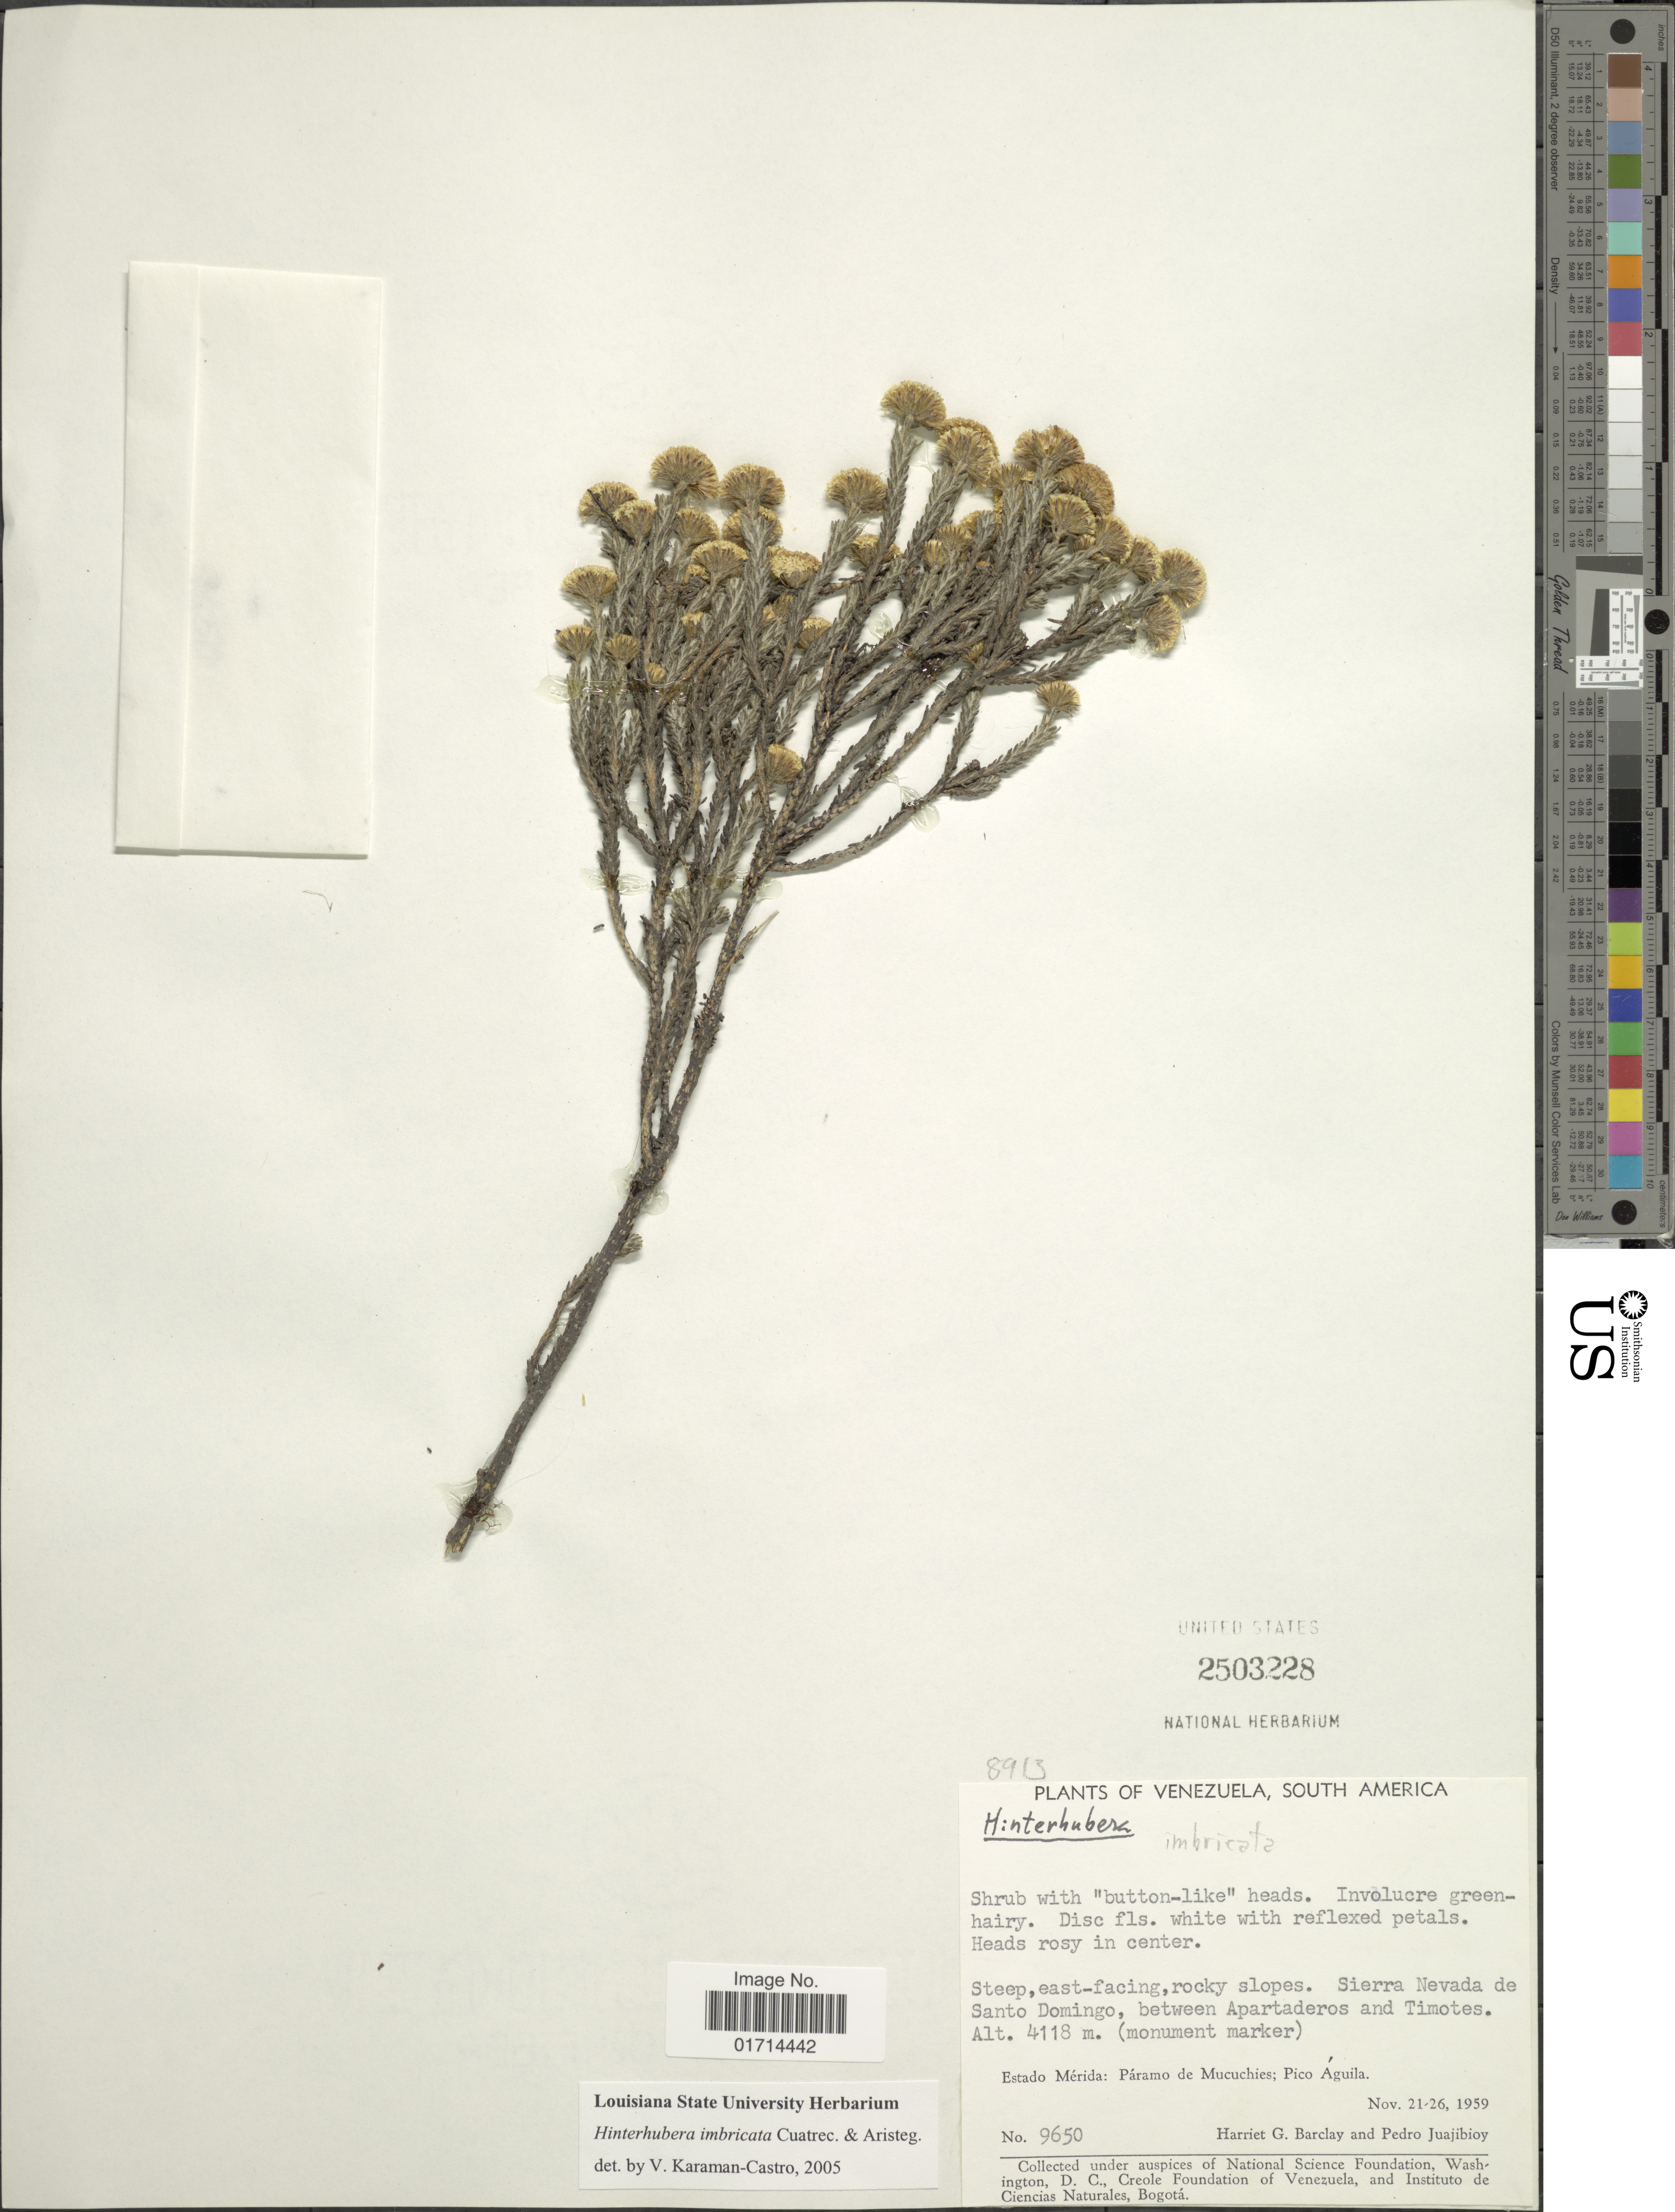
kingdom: Plantae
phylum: Tracheophyta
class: Magnoliopsida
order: Asterales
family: Asteraceae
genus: Hinterhubera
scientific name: Hinterhubera imbricata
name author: Cuatrec. & Aristeg.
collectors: H. G. Barclay & P. Juajibioy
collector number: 9650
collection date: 1959-11-21/1959-11-26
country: Venezuela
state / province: Mérida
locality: Sierra Nevada de Santo Domingo, between Apartaderos and Timotes, Paramo de Mucuchies; Pico Aguila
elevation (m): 4118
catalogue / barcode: US 2503228